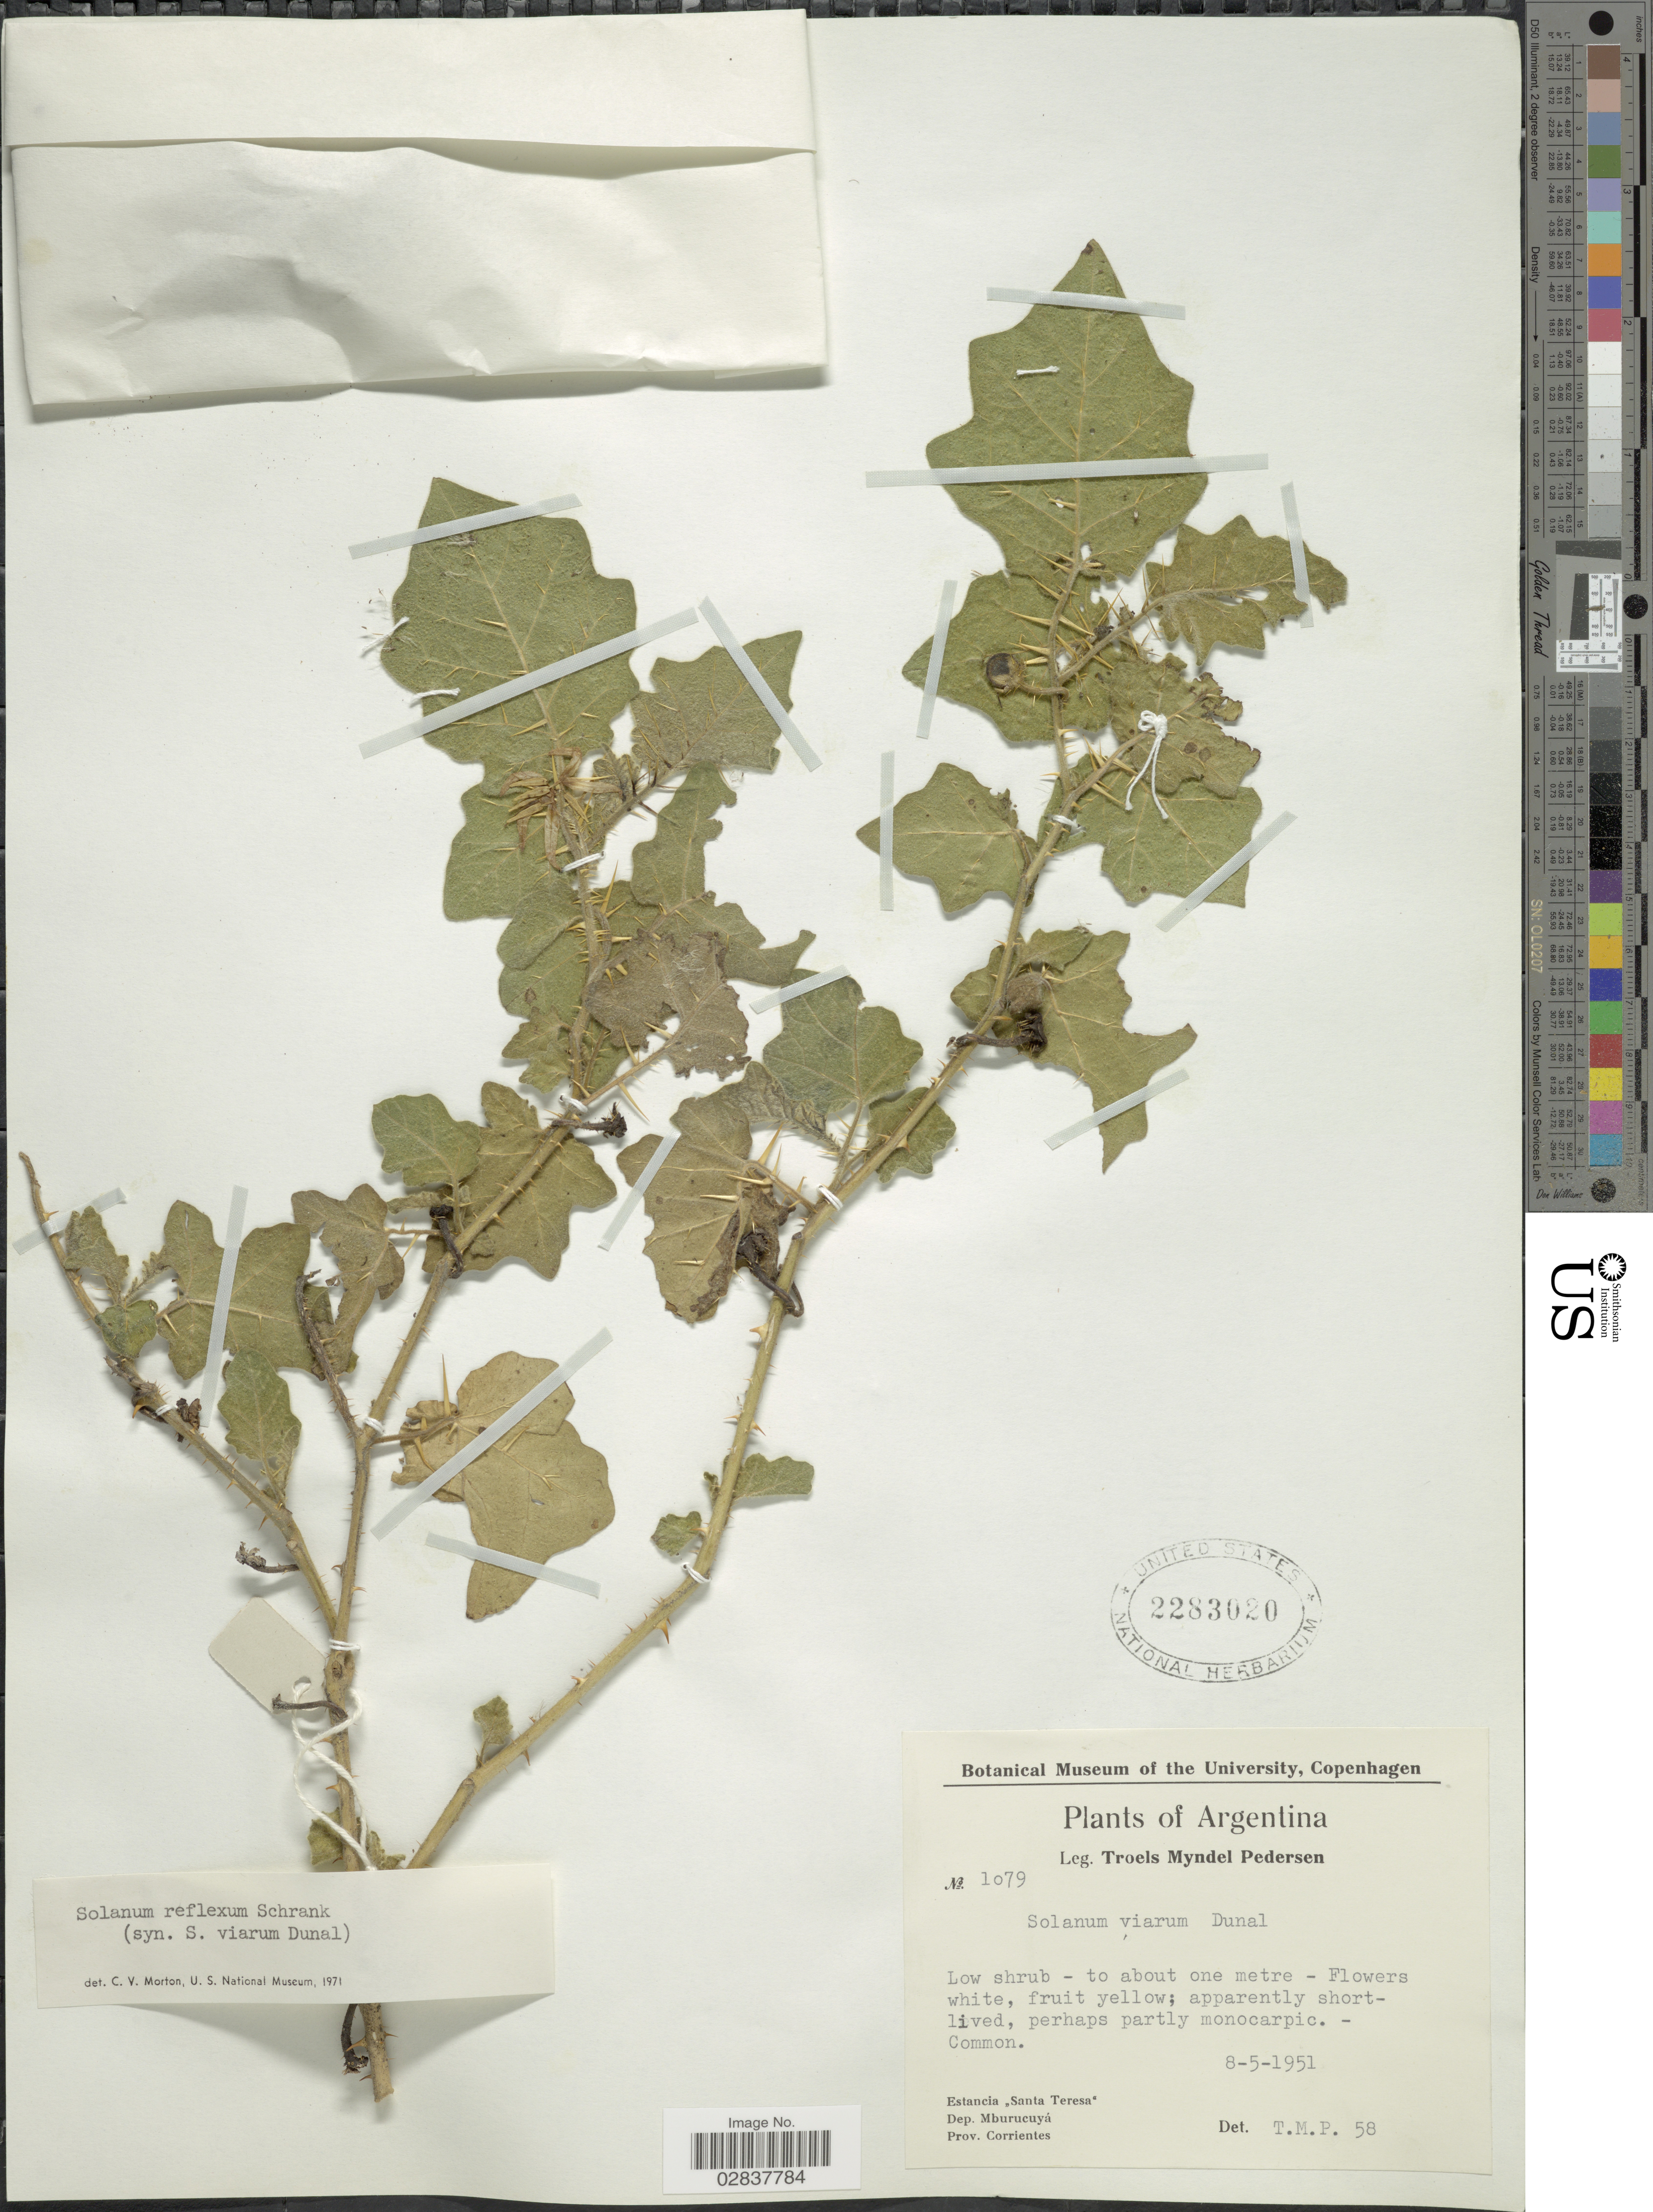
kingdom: Plantae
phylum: Tracheophyta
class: Magnoliopsida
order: Solanales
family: Solanaceae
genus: Solanum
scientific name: Solanum reflexum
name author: Schrank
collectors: T. Pederson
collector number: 1079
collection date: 1951-05-08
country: Argentina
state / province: Corrientes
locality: Estancia "Santa Teresa". Dep. Mburucuyá.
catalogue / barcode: US 2283020